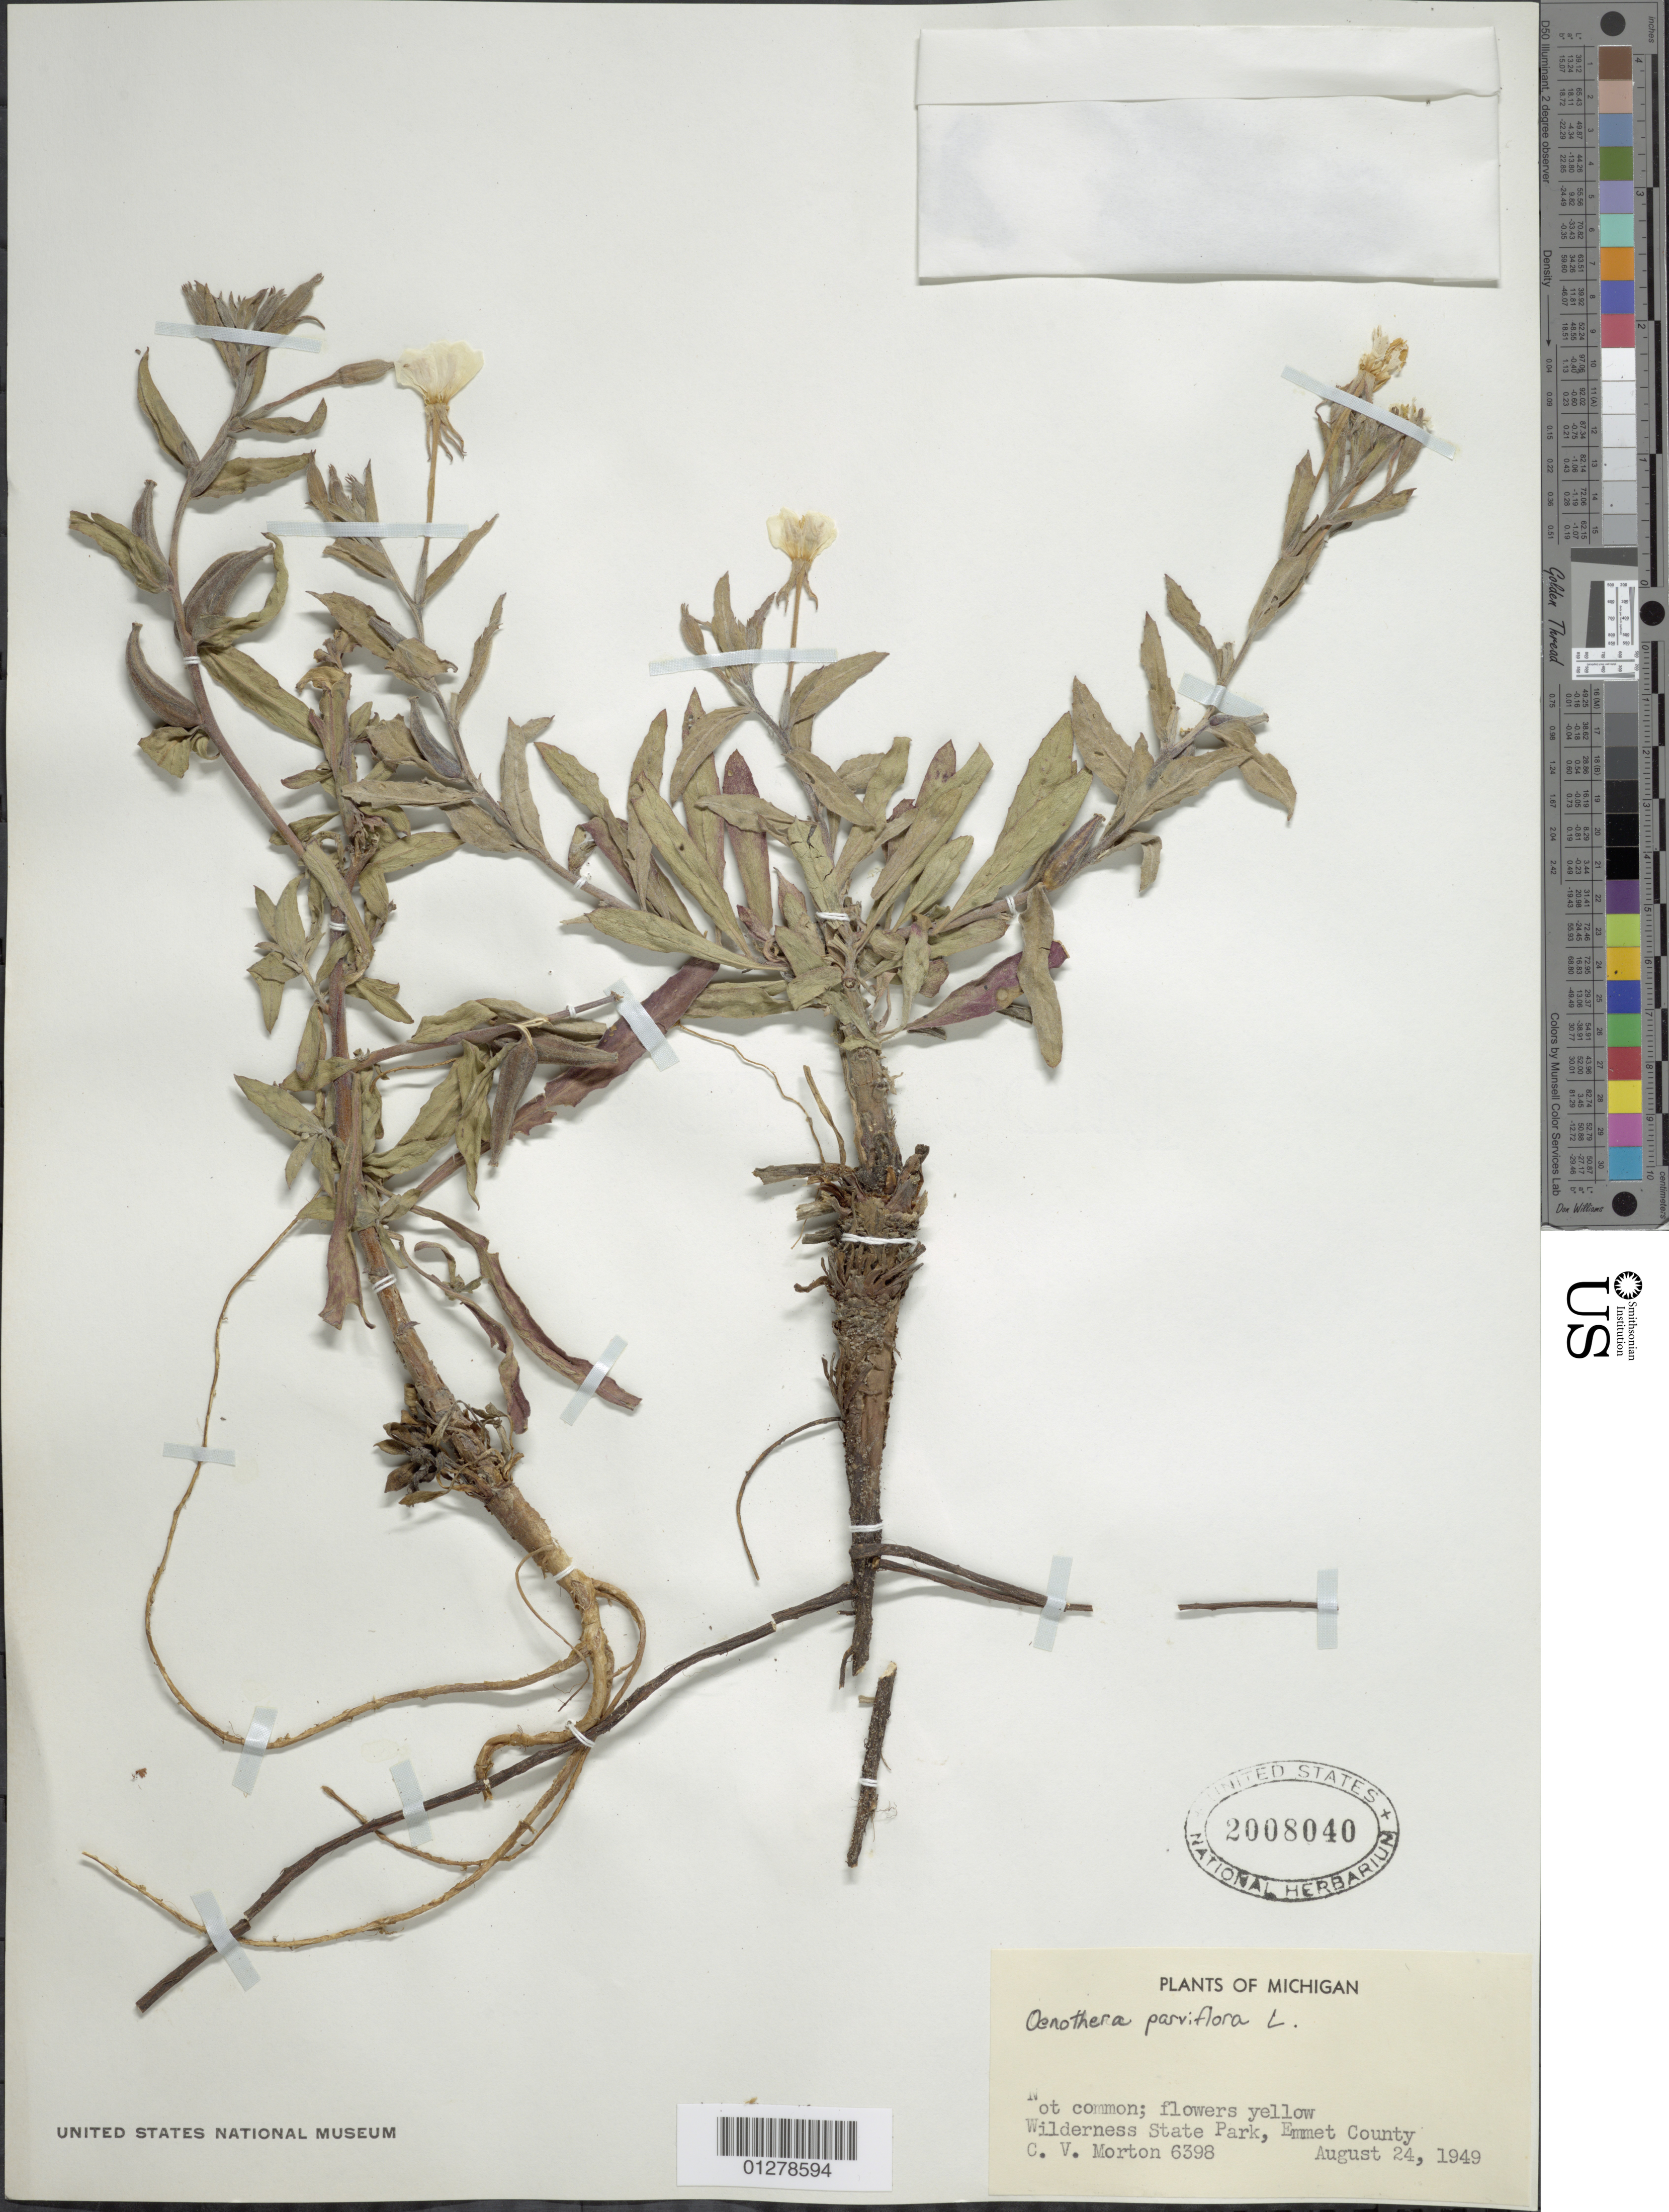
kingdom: Plantae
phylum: Tracheophyta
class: Magnoliopsida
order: Myrtales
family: Onagraceae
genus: Oenothera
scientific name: Oenothera parviflora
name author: L.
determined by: Munz, Philip A.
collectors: C. V. Morton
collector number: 6398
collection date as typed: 24 Aug 1949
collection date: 1949-08-24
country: United States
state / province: Michigan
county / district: Emmet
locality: Wilderness State Park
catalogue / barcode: US 2008040